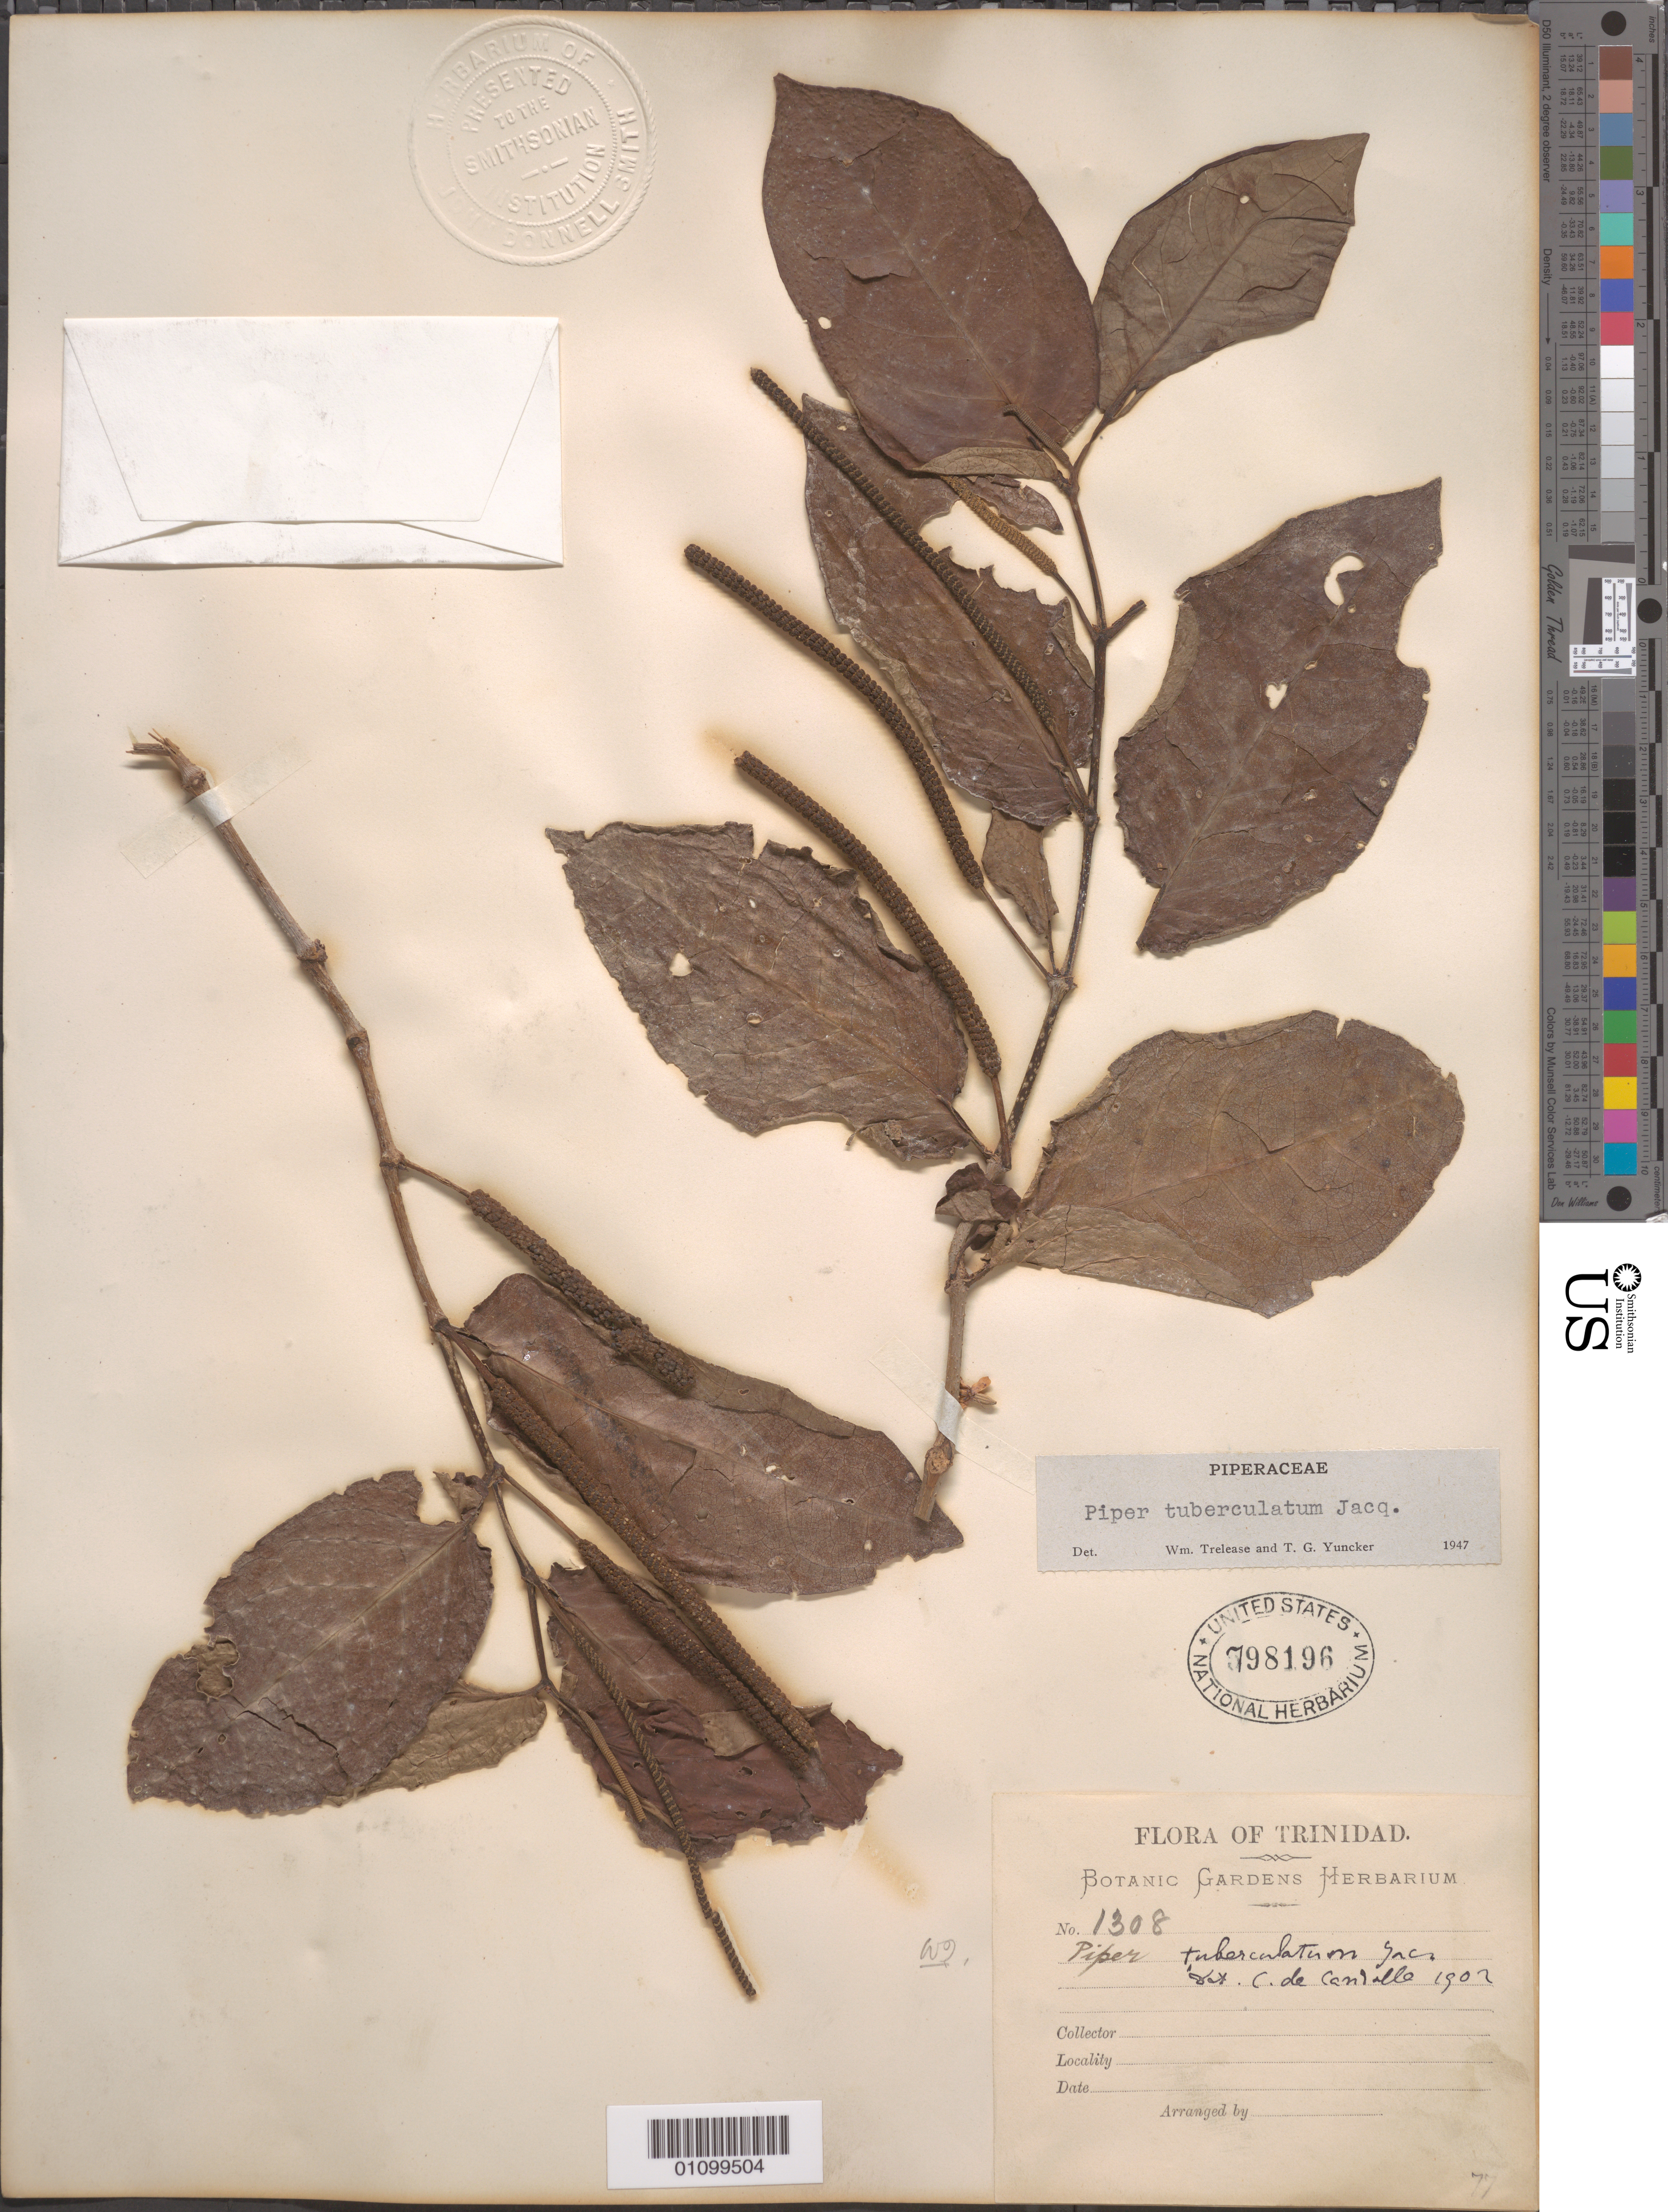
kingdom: Plantae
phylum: Tracheophyta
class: Magnoliopsida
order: Piperales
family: Piperaceae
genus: Piper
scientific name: Piper tuberculatum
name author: Jacq.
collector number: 1308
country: Trinidad and Tobago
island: Trinidad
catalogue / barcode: US 798196